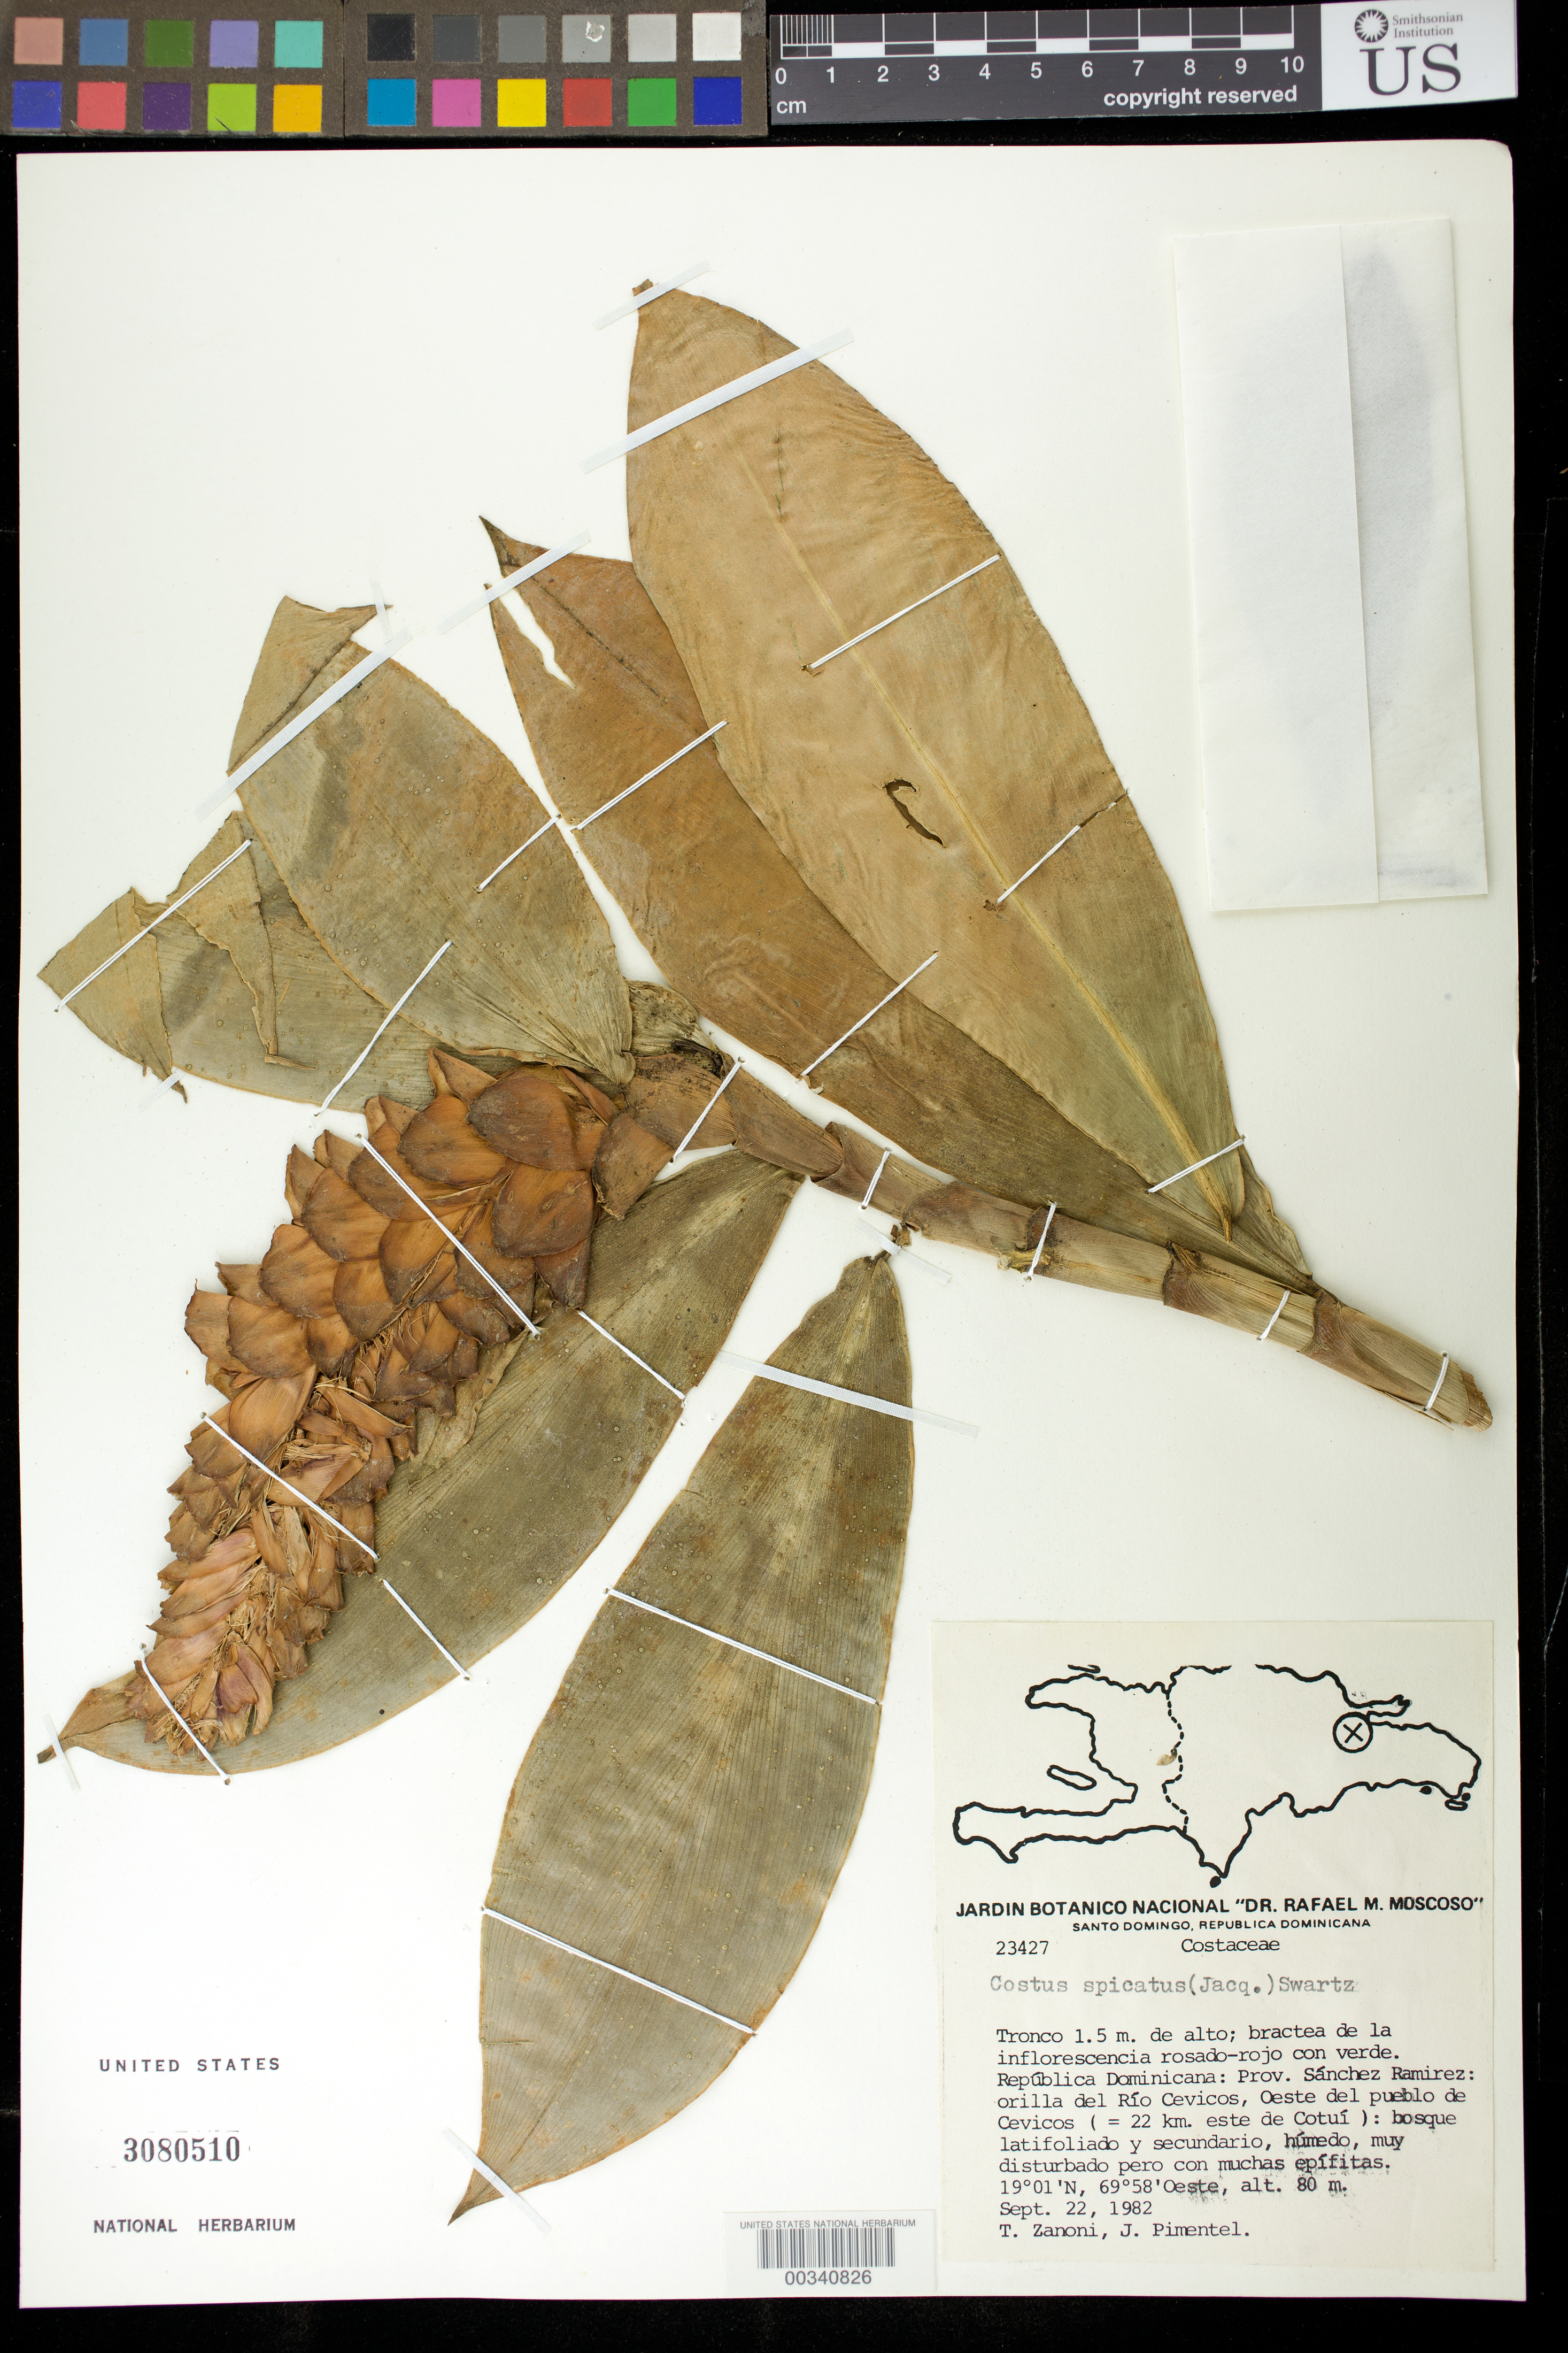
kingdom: Plantae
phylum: Tracheophyta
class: Liliopsida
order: Zingiberales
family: Costaceae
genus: Costus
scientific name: Costus spicatus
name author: (Jacq.) Sw.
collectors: T. A. Zanoni & J. Pimentel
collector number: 23427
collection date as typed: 22 Sep 1982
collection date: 1982-09-22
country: Dominican Republic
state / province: Sánchez Ramírez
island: Hispaniola Island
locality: Orilla del rio cevicos, oeste del pueblo de cevicos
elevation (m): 80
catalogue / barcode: US 3080510